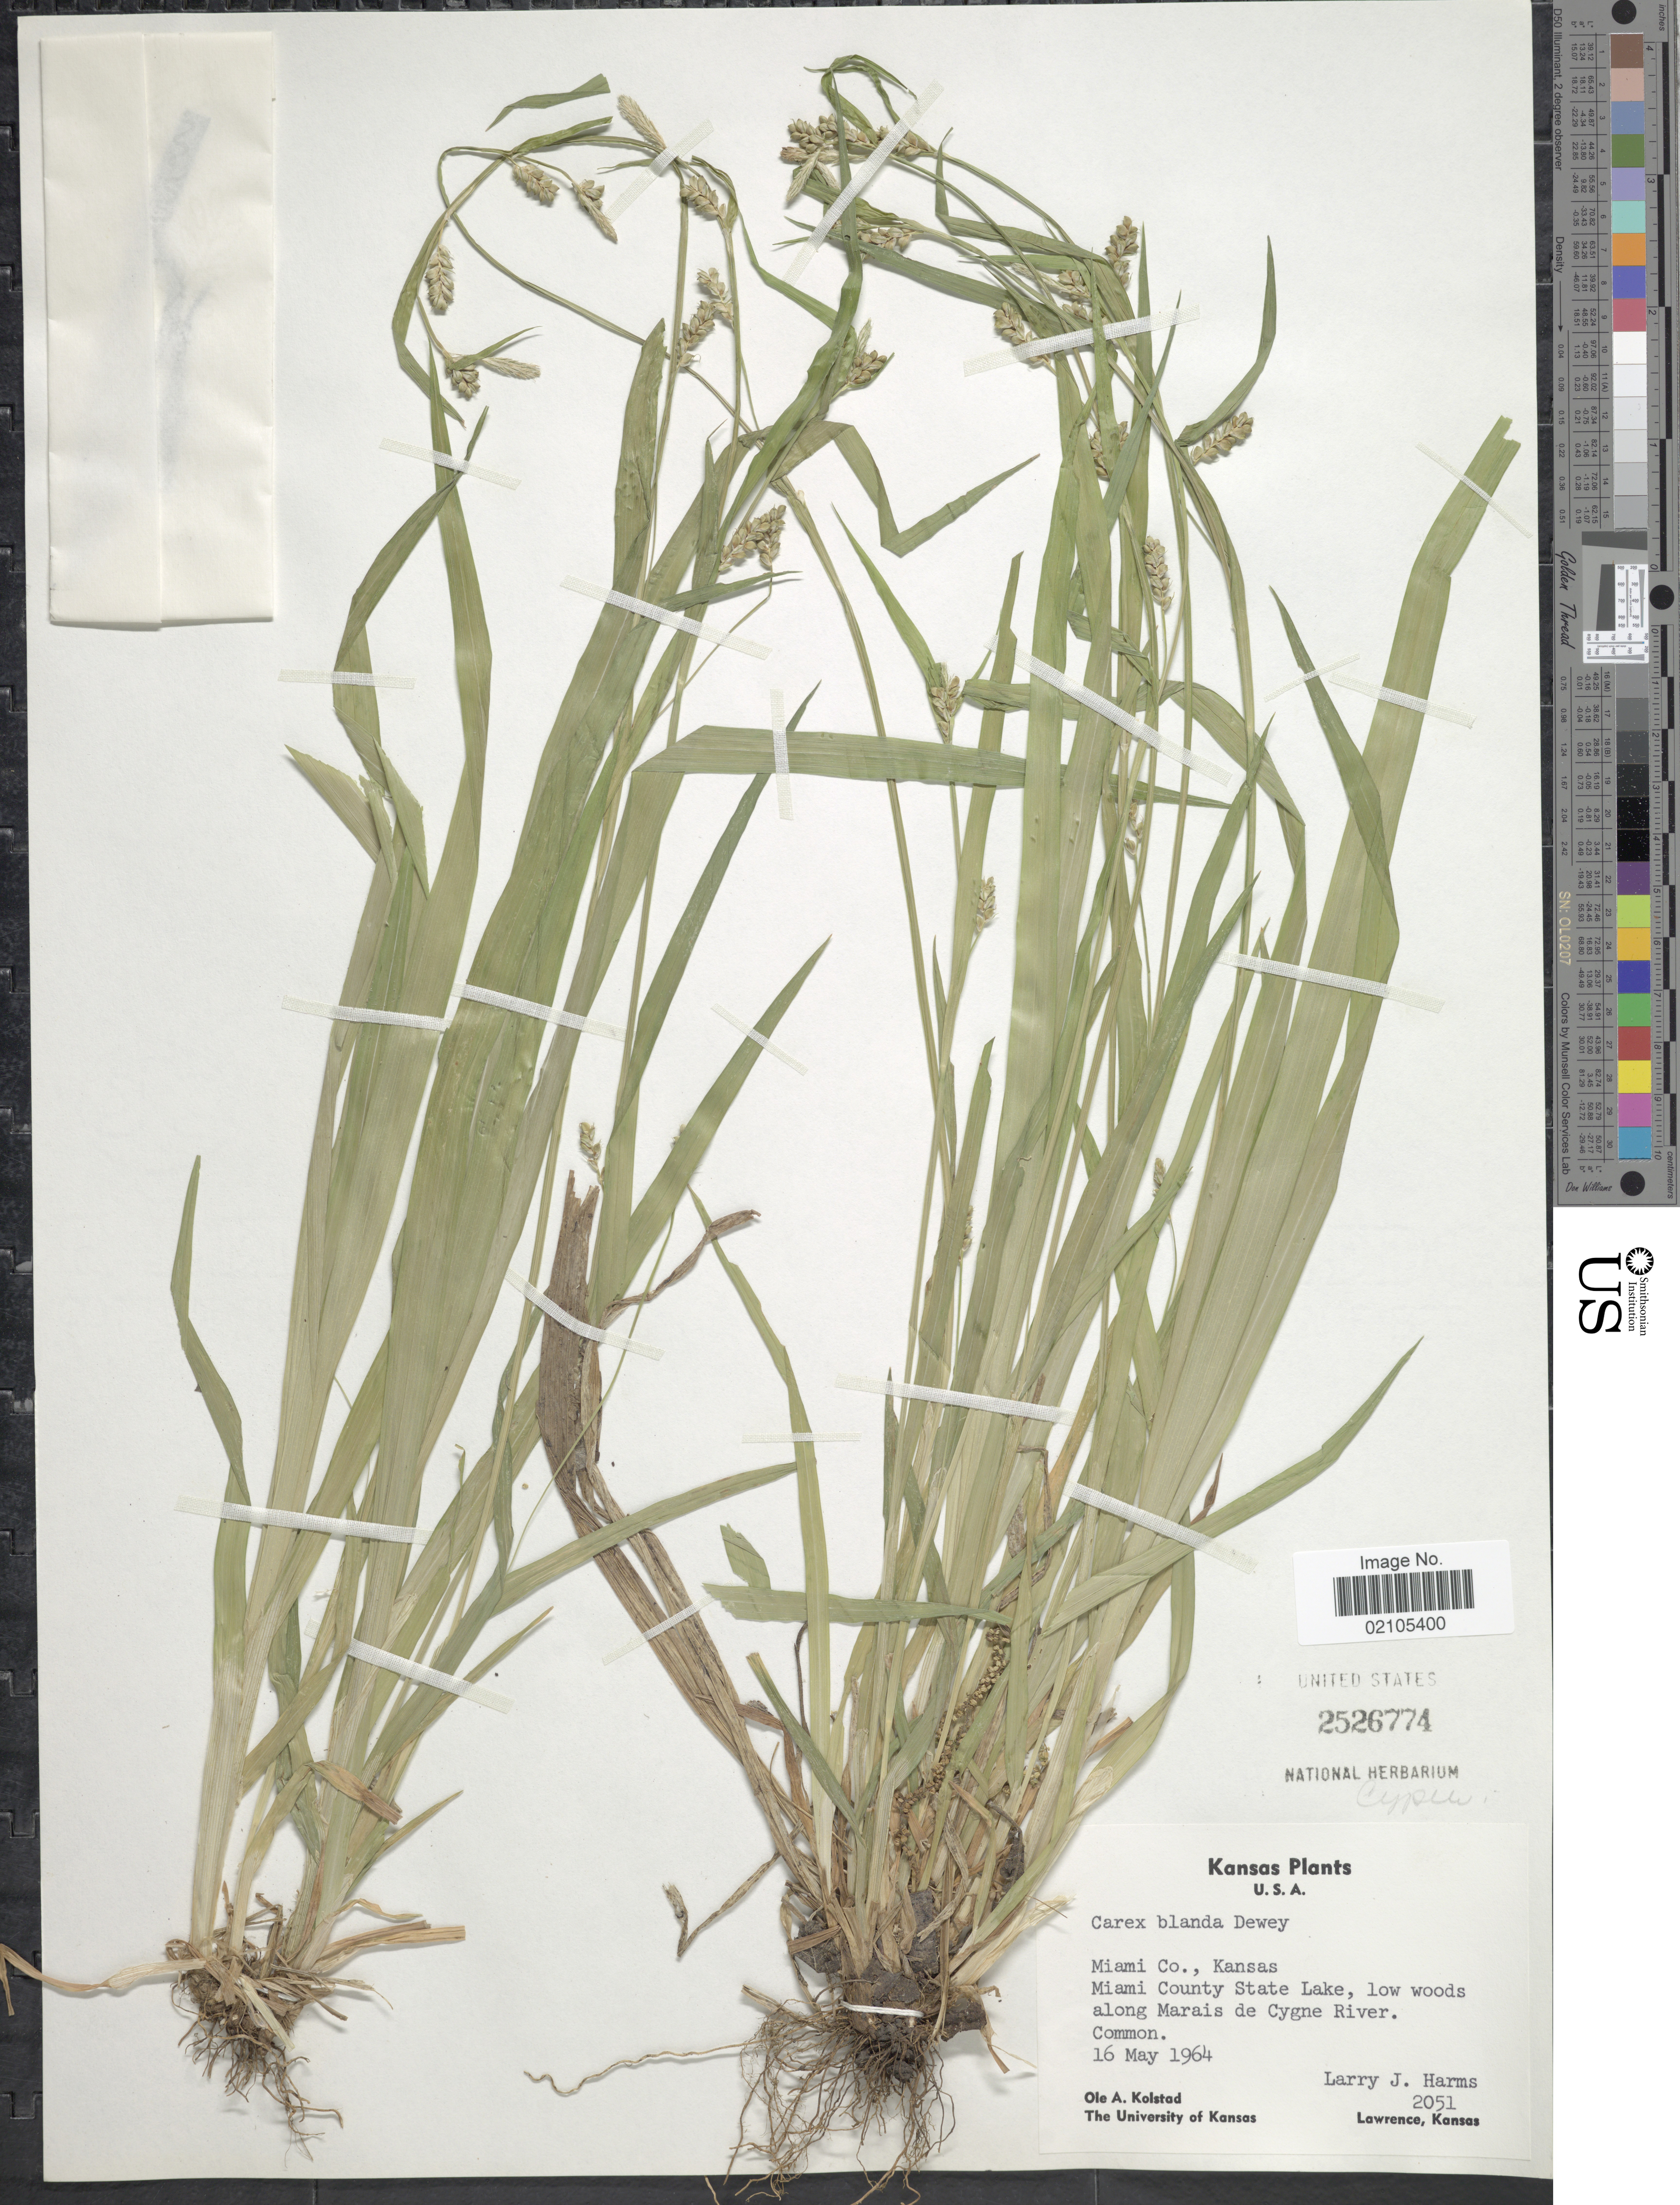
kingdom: Plantae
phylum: Tracheophyta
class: Liliopsida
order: Poales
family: Cyperaceae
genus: Carex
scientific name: Carex blanda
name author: Dewey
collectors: L. Harms & O. Kolstad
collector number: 2051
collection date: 1964-05-16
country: United States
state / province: Kansas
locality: Miami Co. Miami County State Lake, along Marais de Cygne River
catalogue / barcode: US 2526774